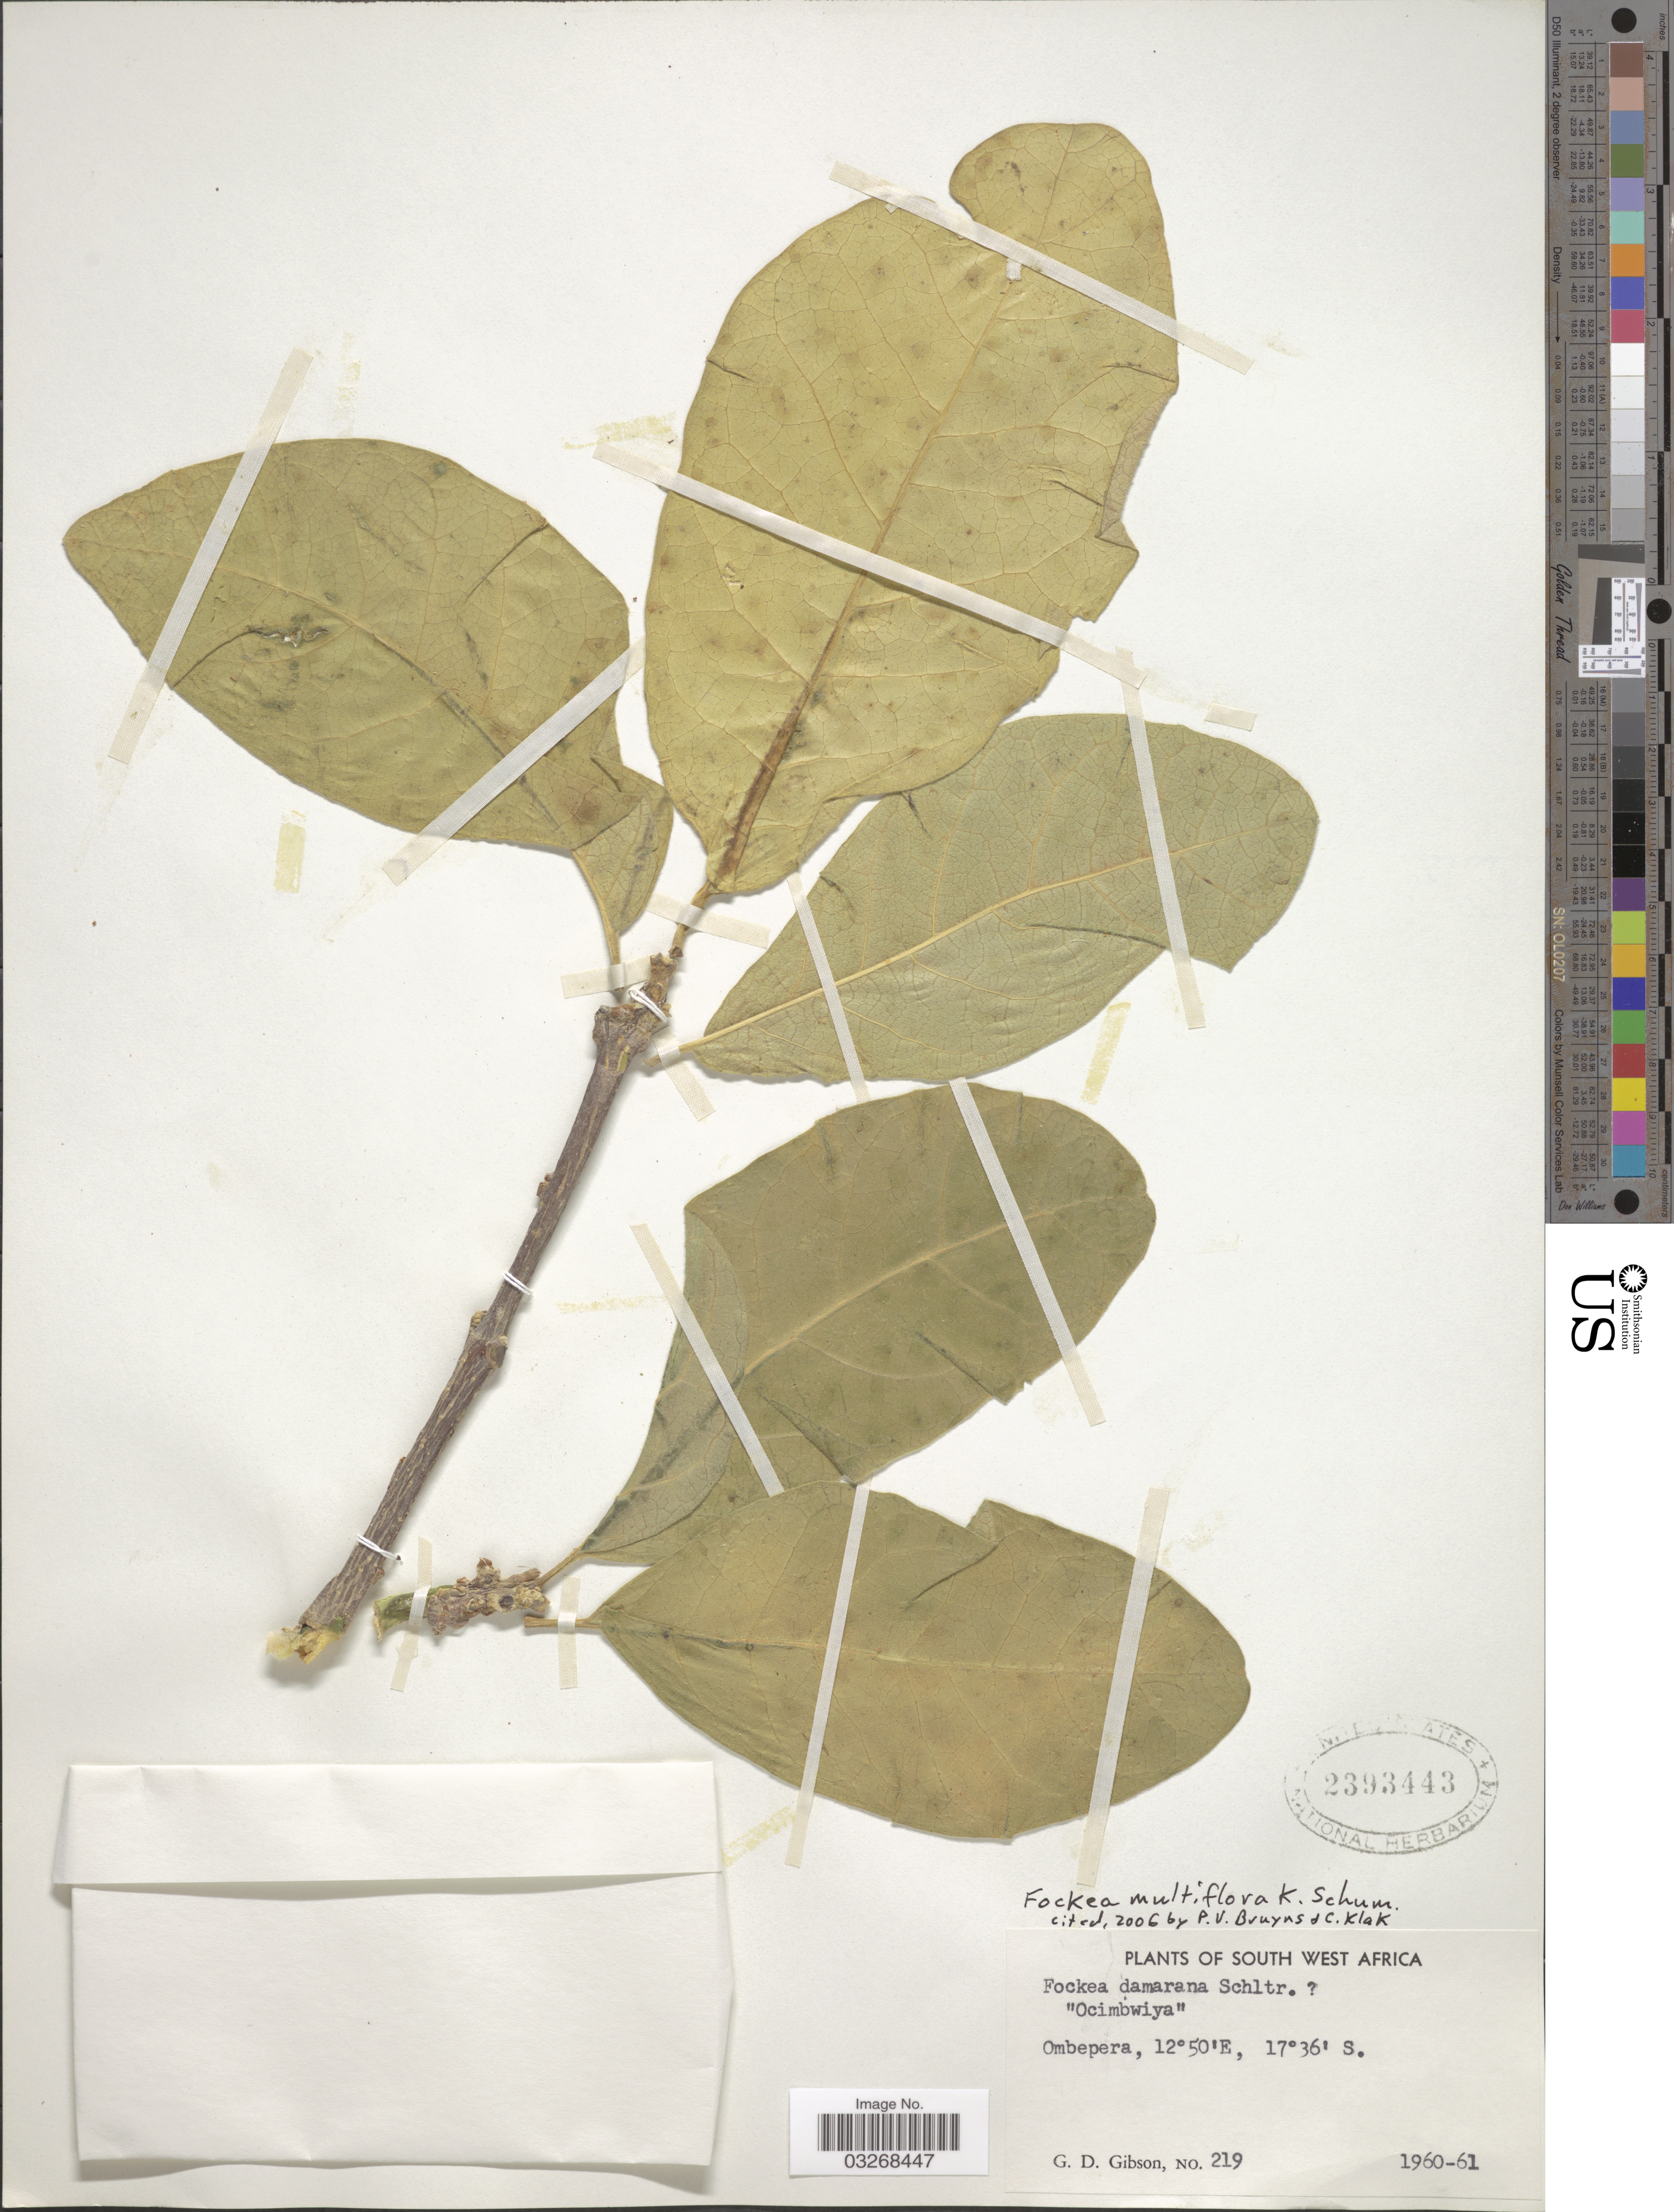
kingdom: Plantae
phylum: Tracheophyta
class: Magnoliopsida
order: Gentianales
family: Apocynaceae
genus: Fockea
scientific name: Fockea multiflora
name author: K. Schum.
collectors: G. D. Gibson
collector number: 219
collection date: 1960/1961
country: Namibia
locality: South West Africa. Ombepera.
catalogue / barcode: US 2393443